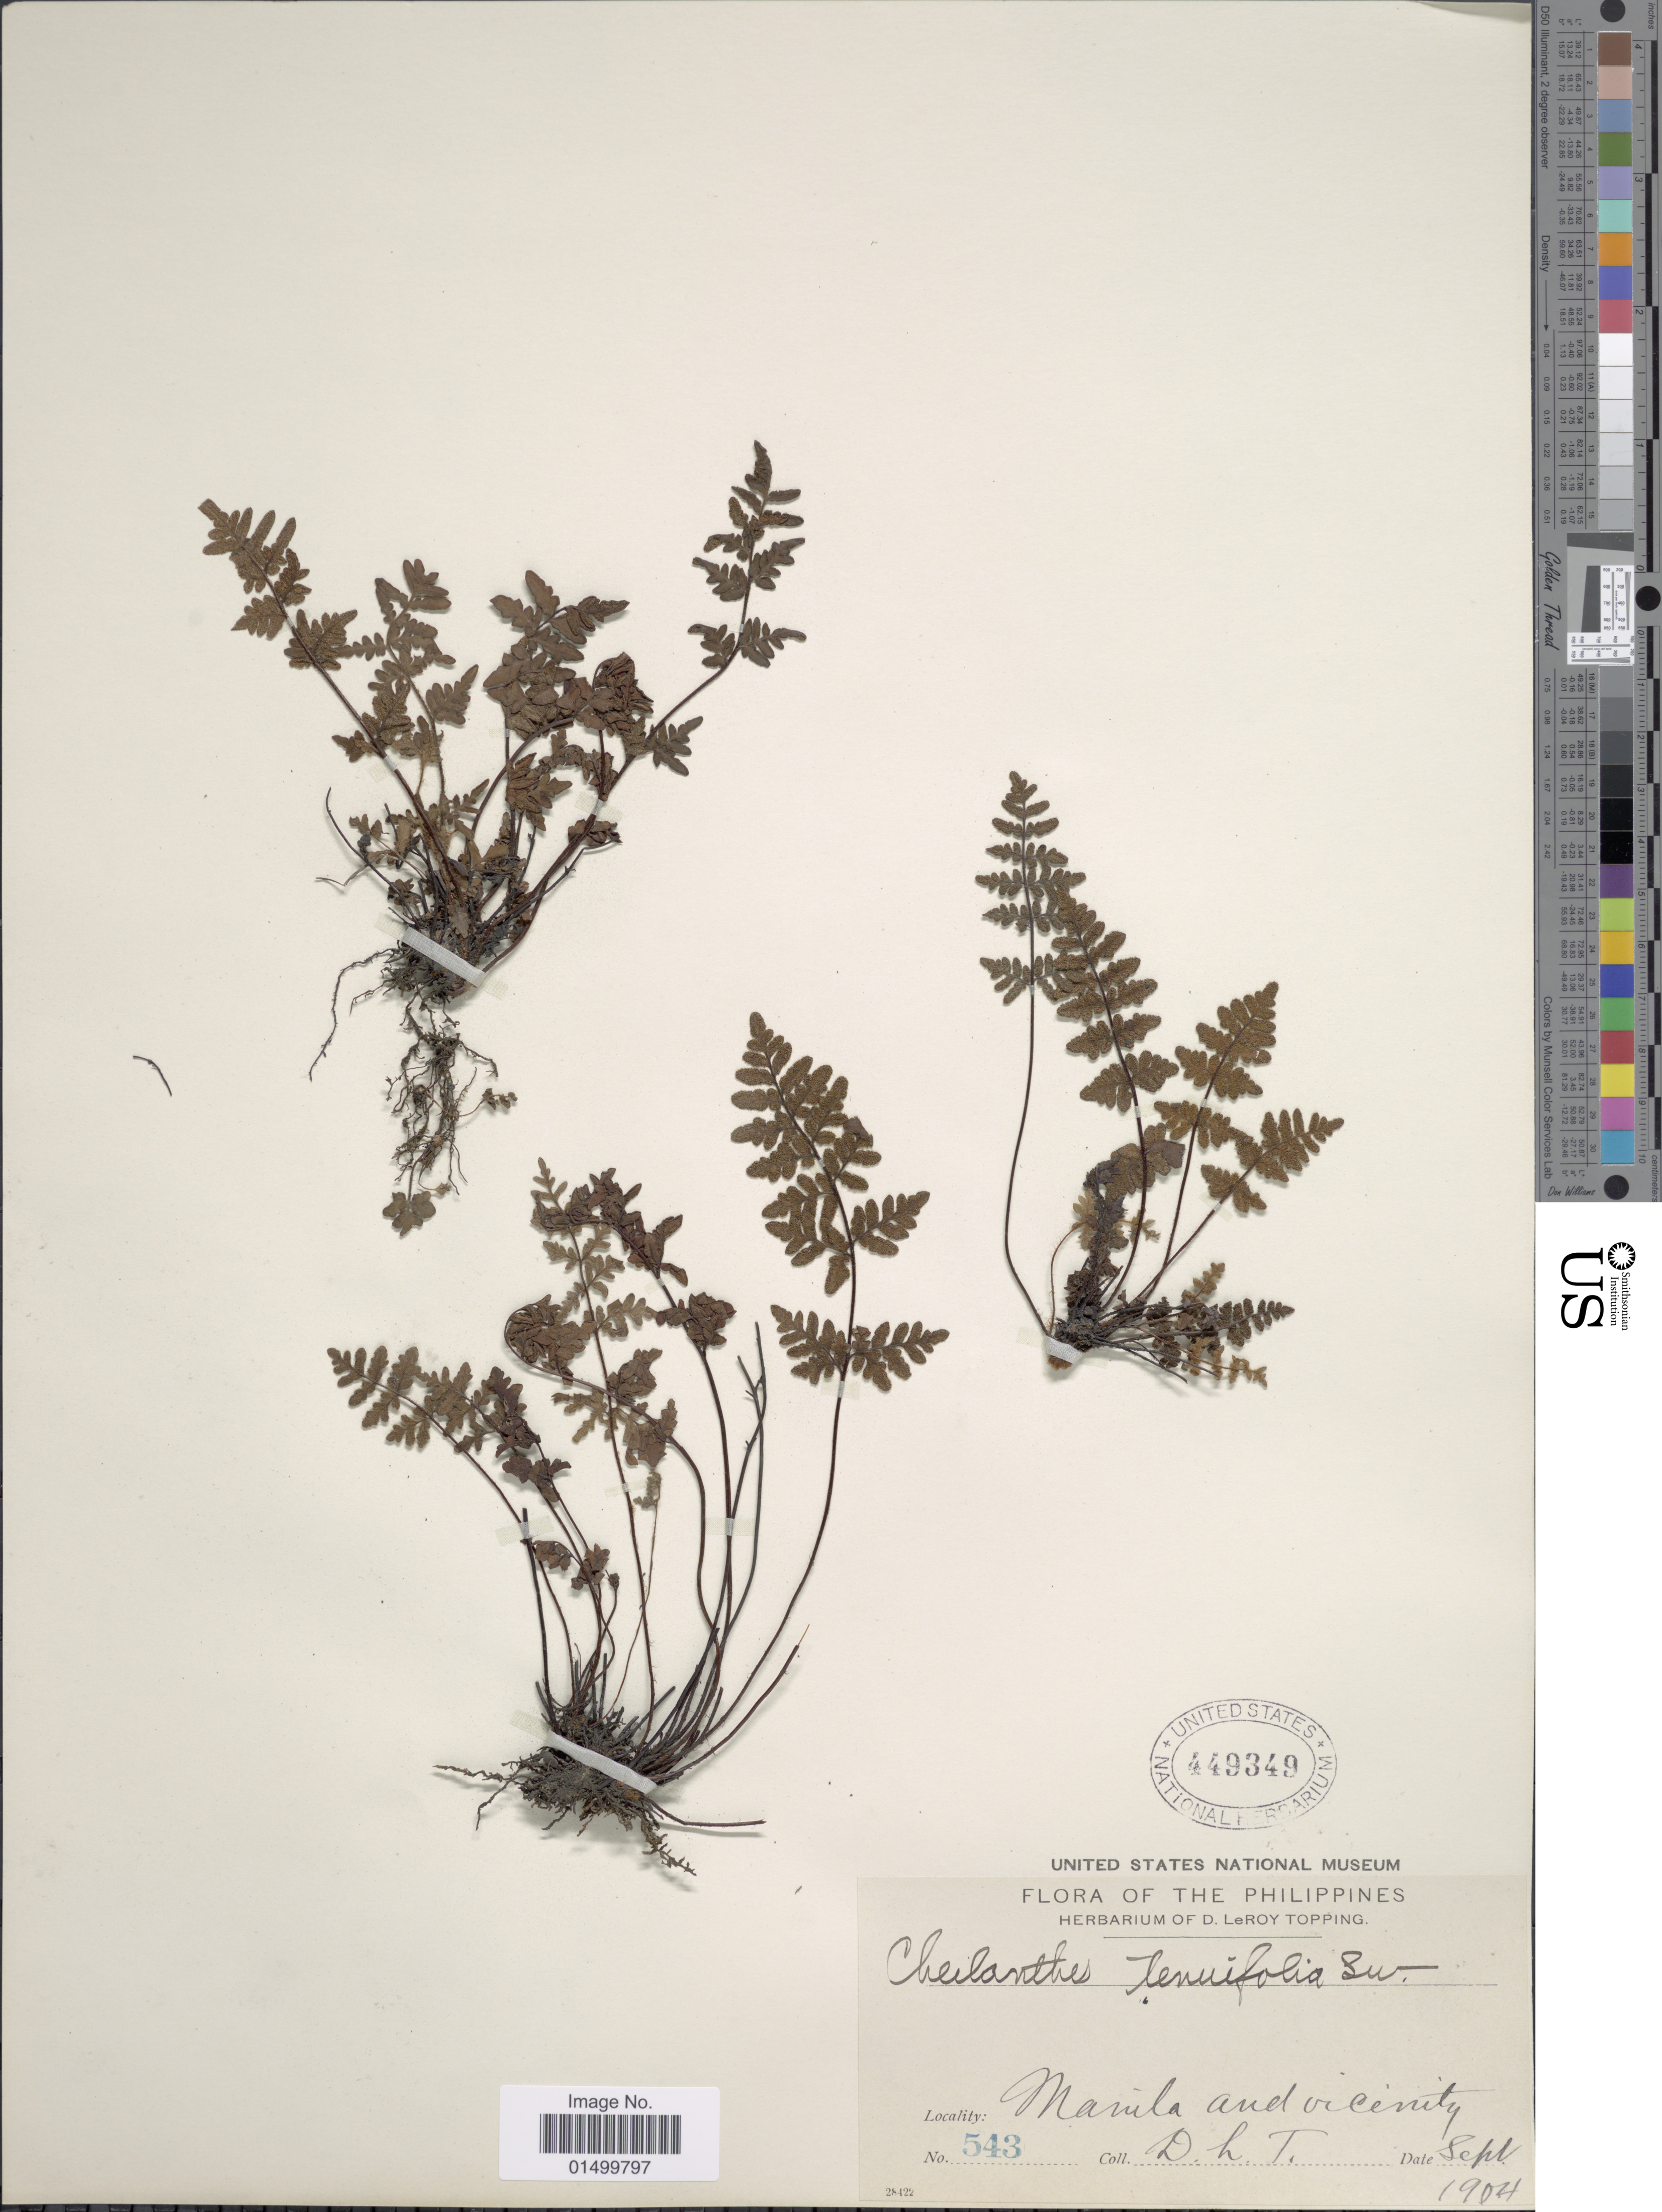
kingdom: Plantae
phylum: Tracheophyta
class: Polypodiopsida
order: Polypodiales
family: Pteridaceae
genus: Cheilanthes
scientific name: Cheilanthes brownii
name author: Domin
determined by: Sosa, Karla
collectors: D. L. Topping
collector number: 543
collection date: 1904-09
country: Philippines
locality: Manila and vicinity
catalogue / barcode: US 449349